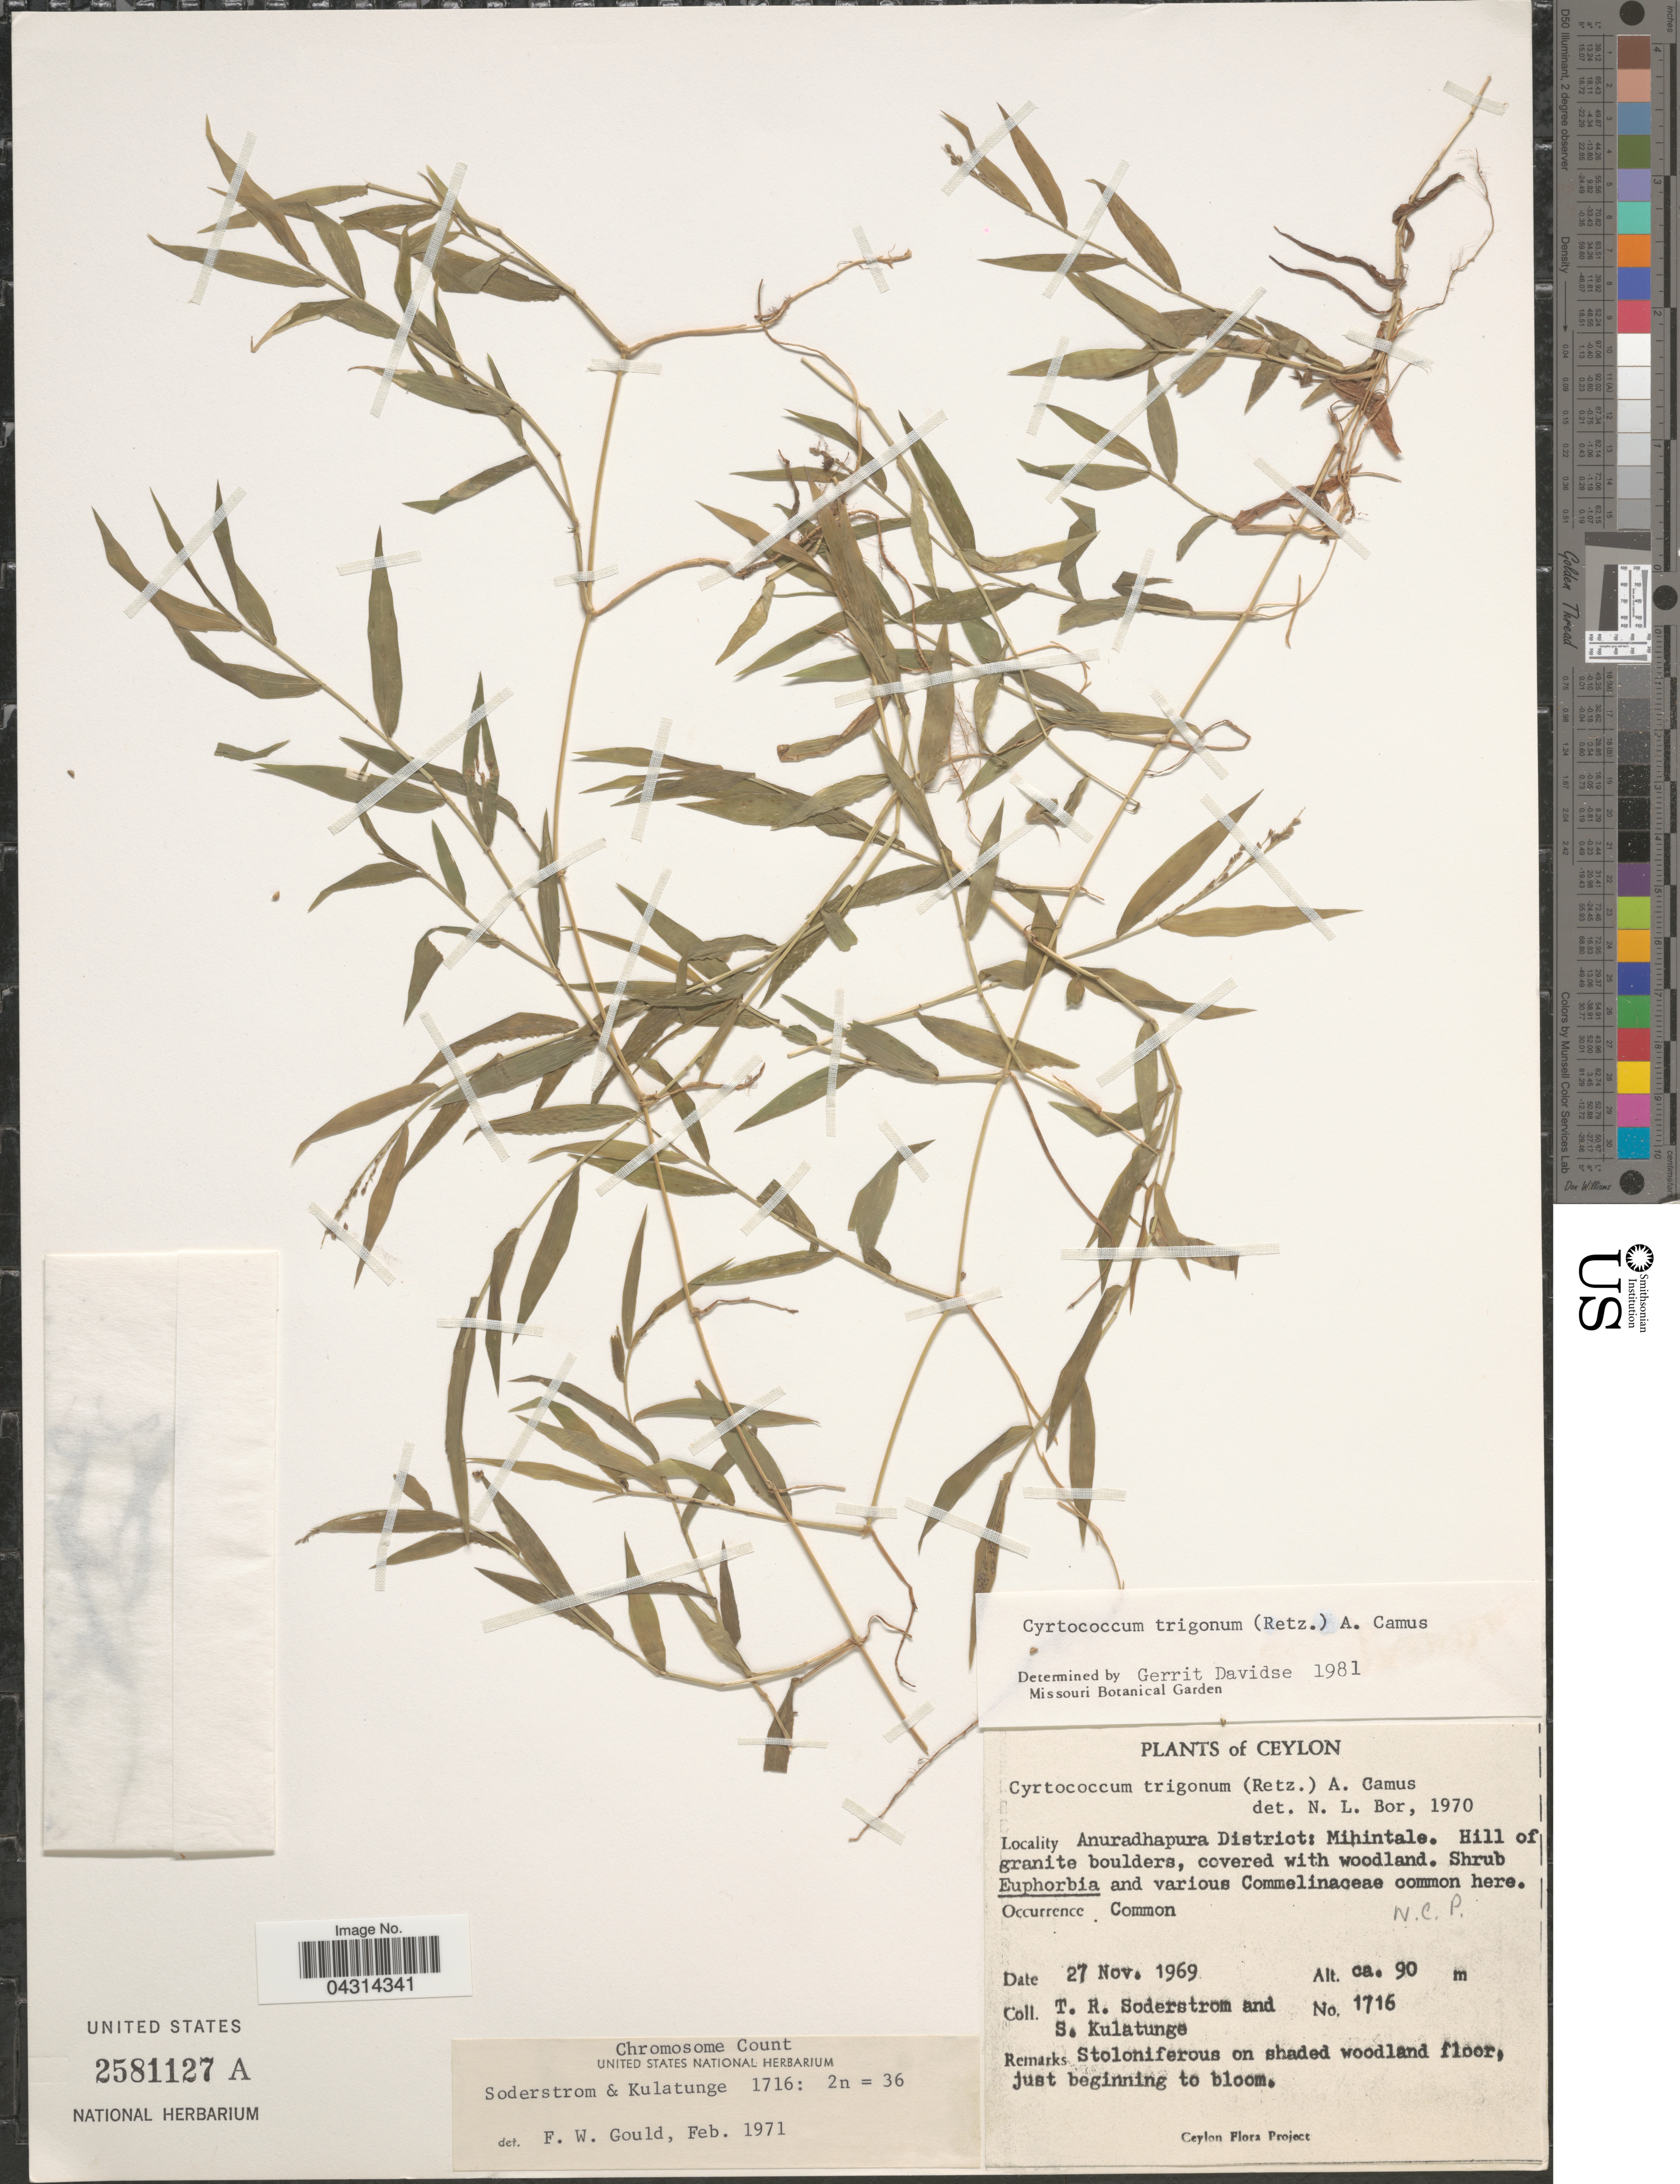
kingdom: Plantae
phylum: Tracheophyta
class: Liliopsida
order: Poales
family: Poaceae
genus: Cyrtococcum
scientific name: Cyrtococcum trigonum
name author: (Retz.) A. Camus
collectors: T. R. Soderstrom & S. Kulatunge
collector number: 1716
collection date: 1969-11-27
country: Sri Lanka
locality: Ceylon. Anuradhapura District: Mihintale. Hill of granite boulders, covered with woodland. N.C.P [unsure placement]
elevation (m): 90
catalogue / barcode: US 2581127A